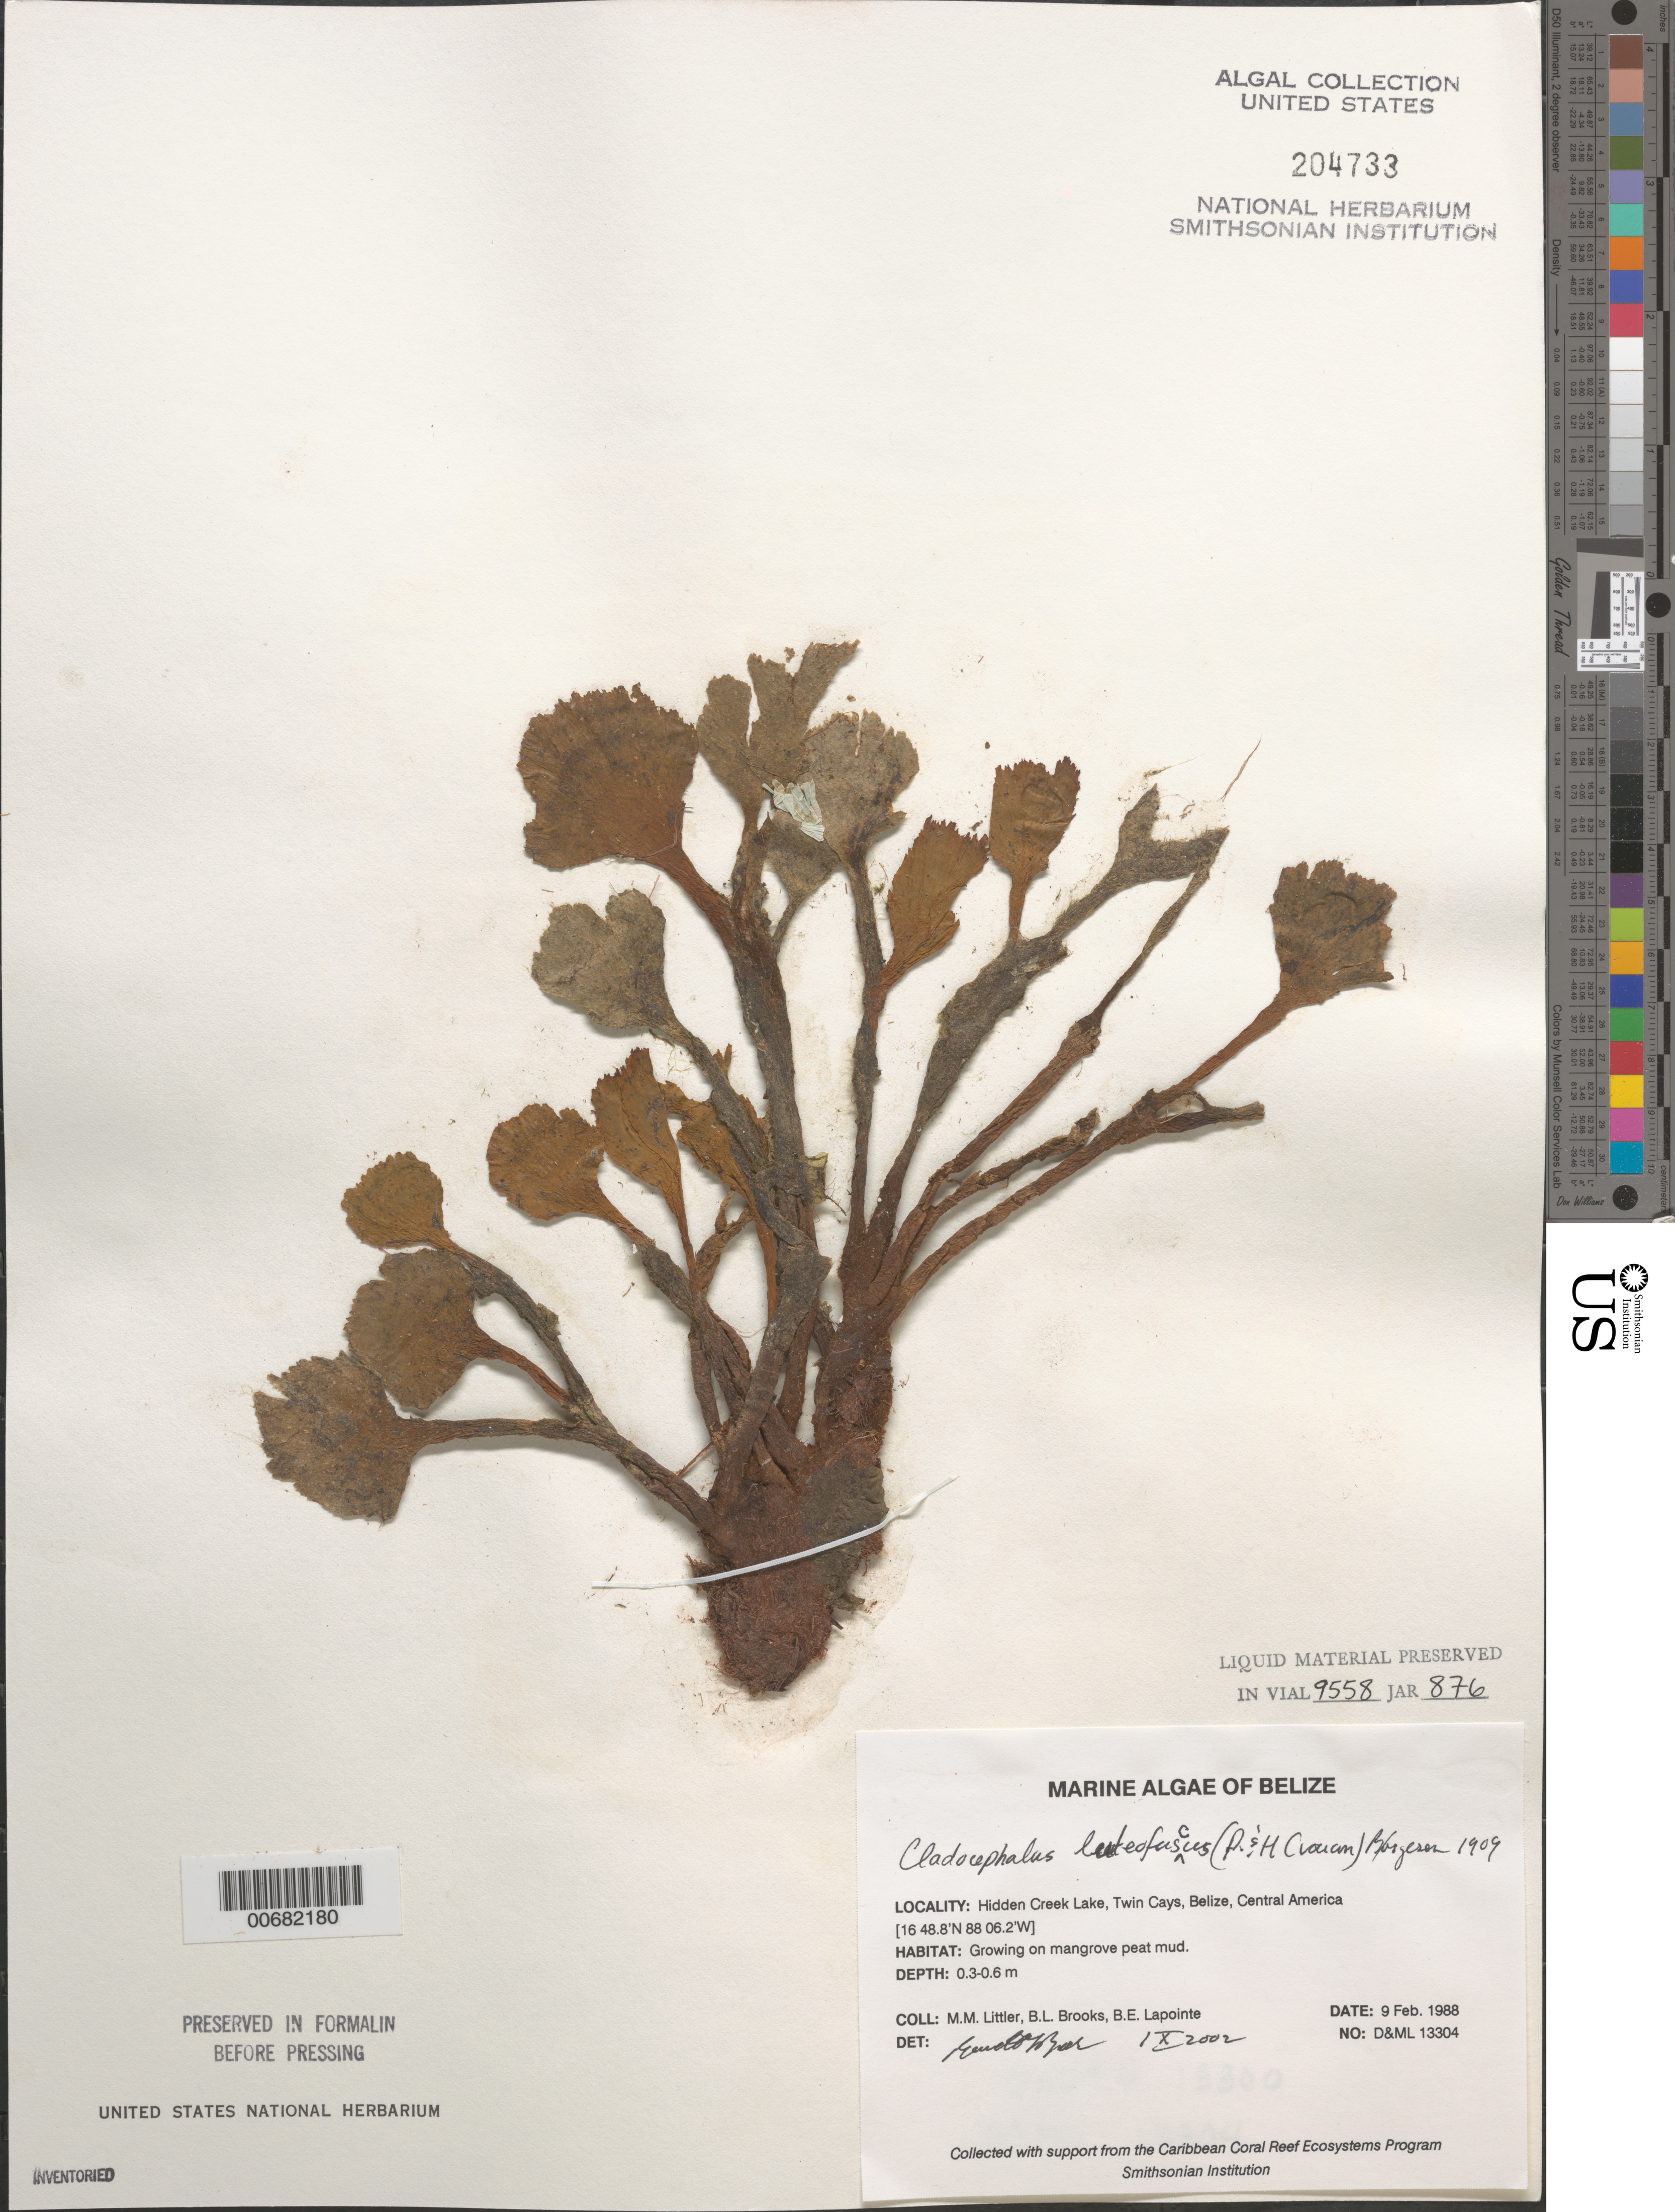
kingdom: Plantae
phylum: Chlorophyta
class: Ulvophyceae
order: Bryopsidales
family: Dichotomosiphonaceae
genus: Cladocephalus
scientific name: Cladocephalus luteofuscus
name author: (P. Crouan & H. Crouan) Børgesen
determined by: Brooks, B. L., (BOT), Smithsonian Institution - National Museum of Natural History (UNITED STATES)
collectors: M. M. Littler, B. Brooks & B. Lapointe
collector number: D&ML 13304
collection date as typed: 09 Feb 1988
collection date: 1988-02-09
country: Belize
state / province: Stann Creek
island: Twin Cays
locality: Hidden Creek Lake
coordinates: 16 48.8' N, 88 06.2' W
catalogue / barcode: US 204733